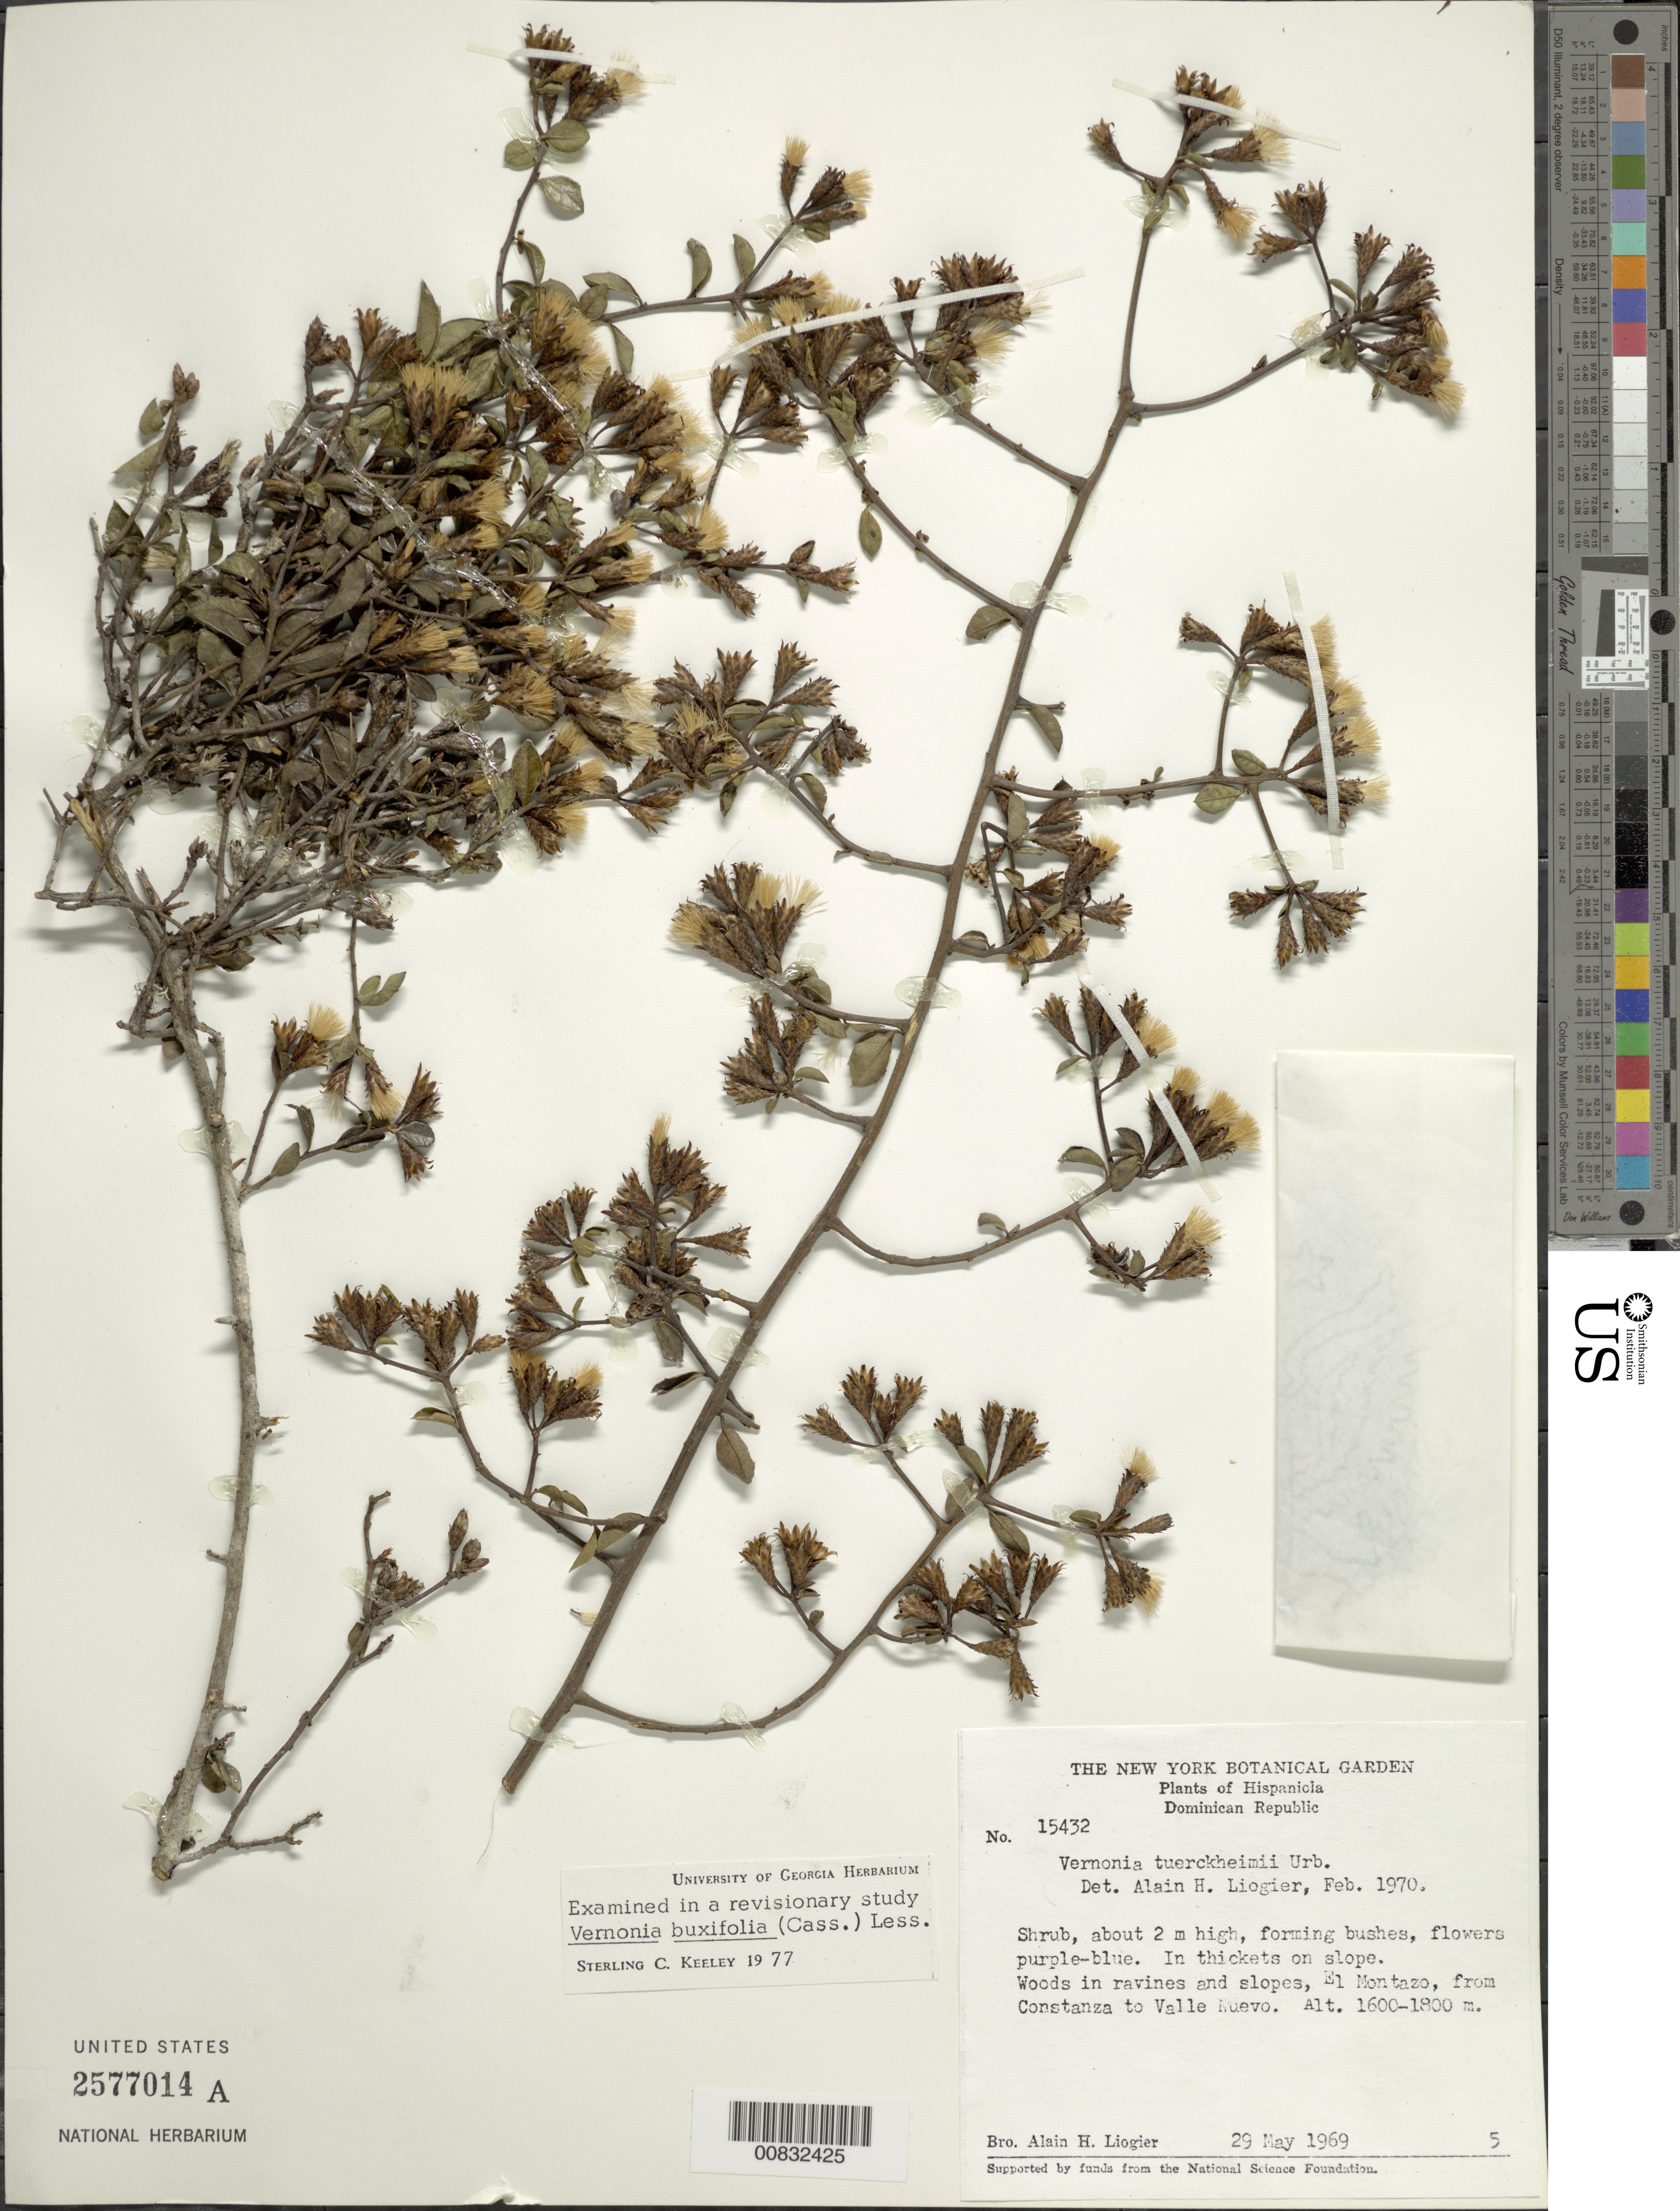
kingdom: Plantae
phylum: Tracheophyta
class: Magnoliopsida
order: Asterales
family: Asteraceae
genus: Vernonanthura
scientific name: Vernonanthura buxifolia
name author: (Less.) H. Rob.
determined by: Keeley, S. C.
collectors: A. H. Liogier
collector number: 15432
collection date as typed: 29 May 1969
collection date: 1969-05-29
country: Dominican Republic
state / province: La Vega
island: Hispaniola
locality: El Montazo, from Constanza to Valle Nuevo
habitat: In thickets in woods in ravines and slopes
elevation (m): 1600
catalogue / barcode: US 2577014